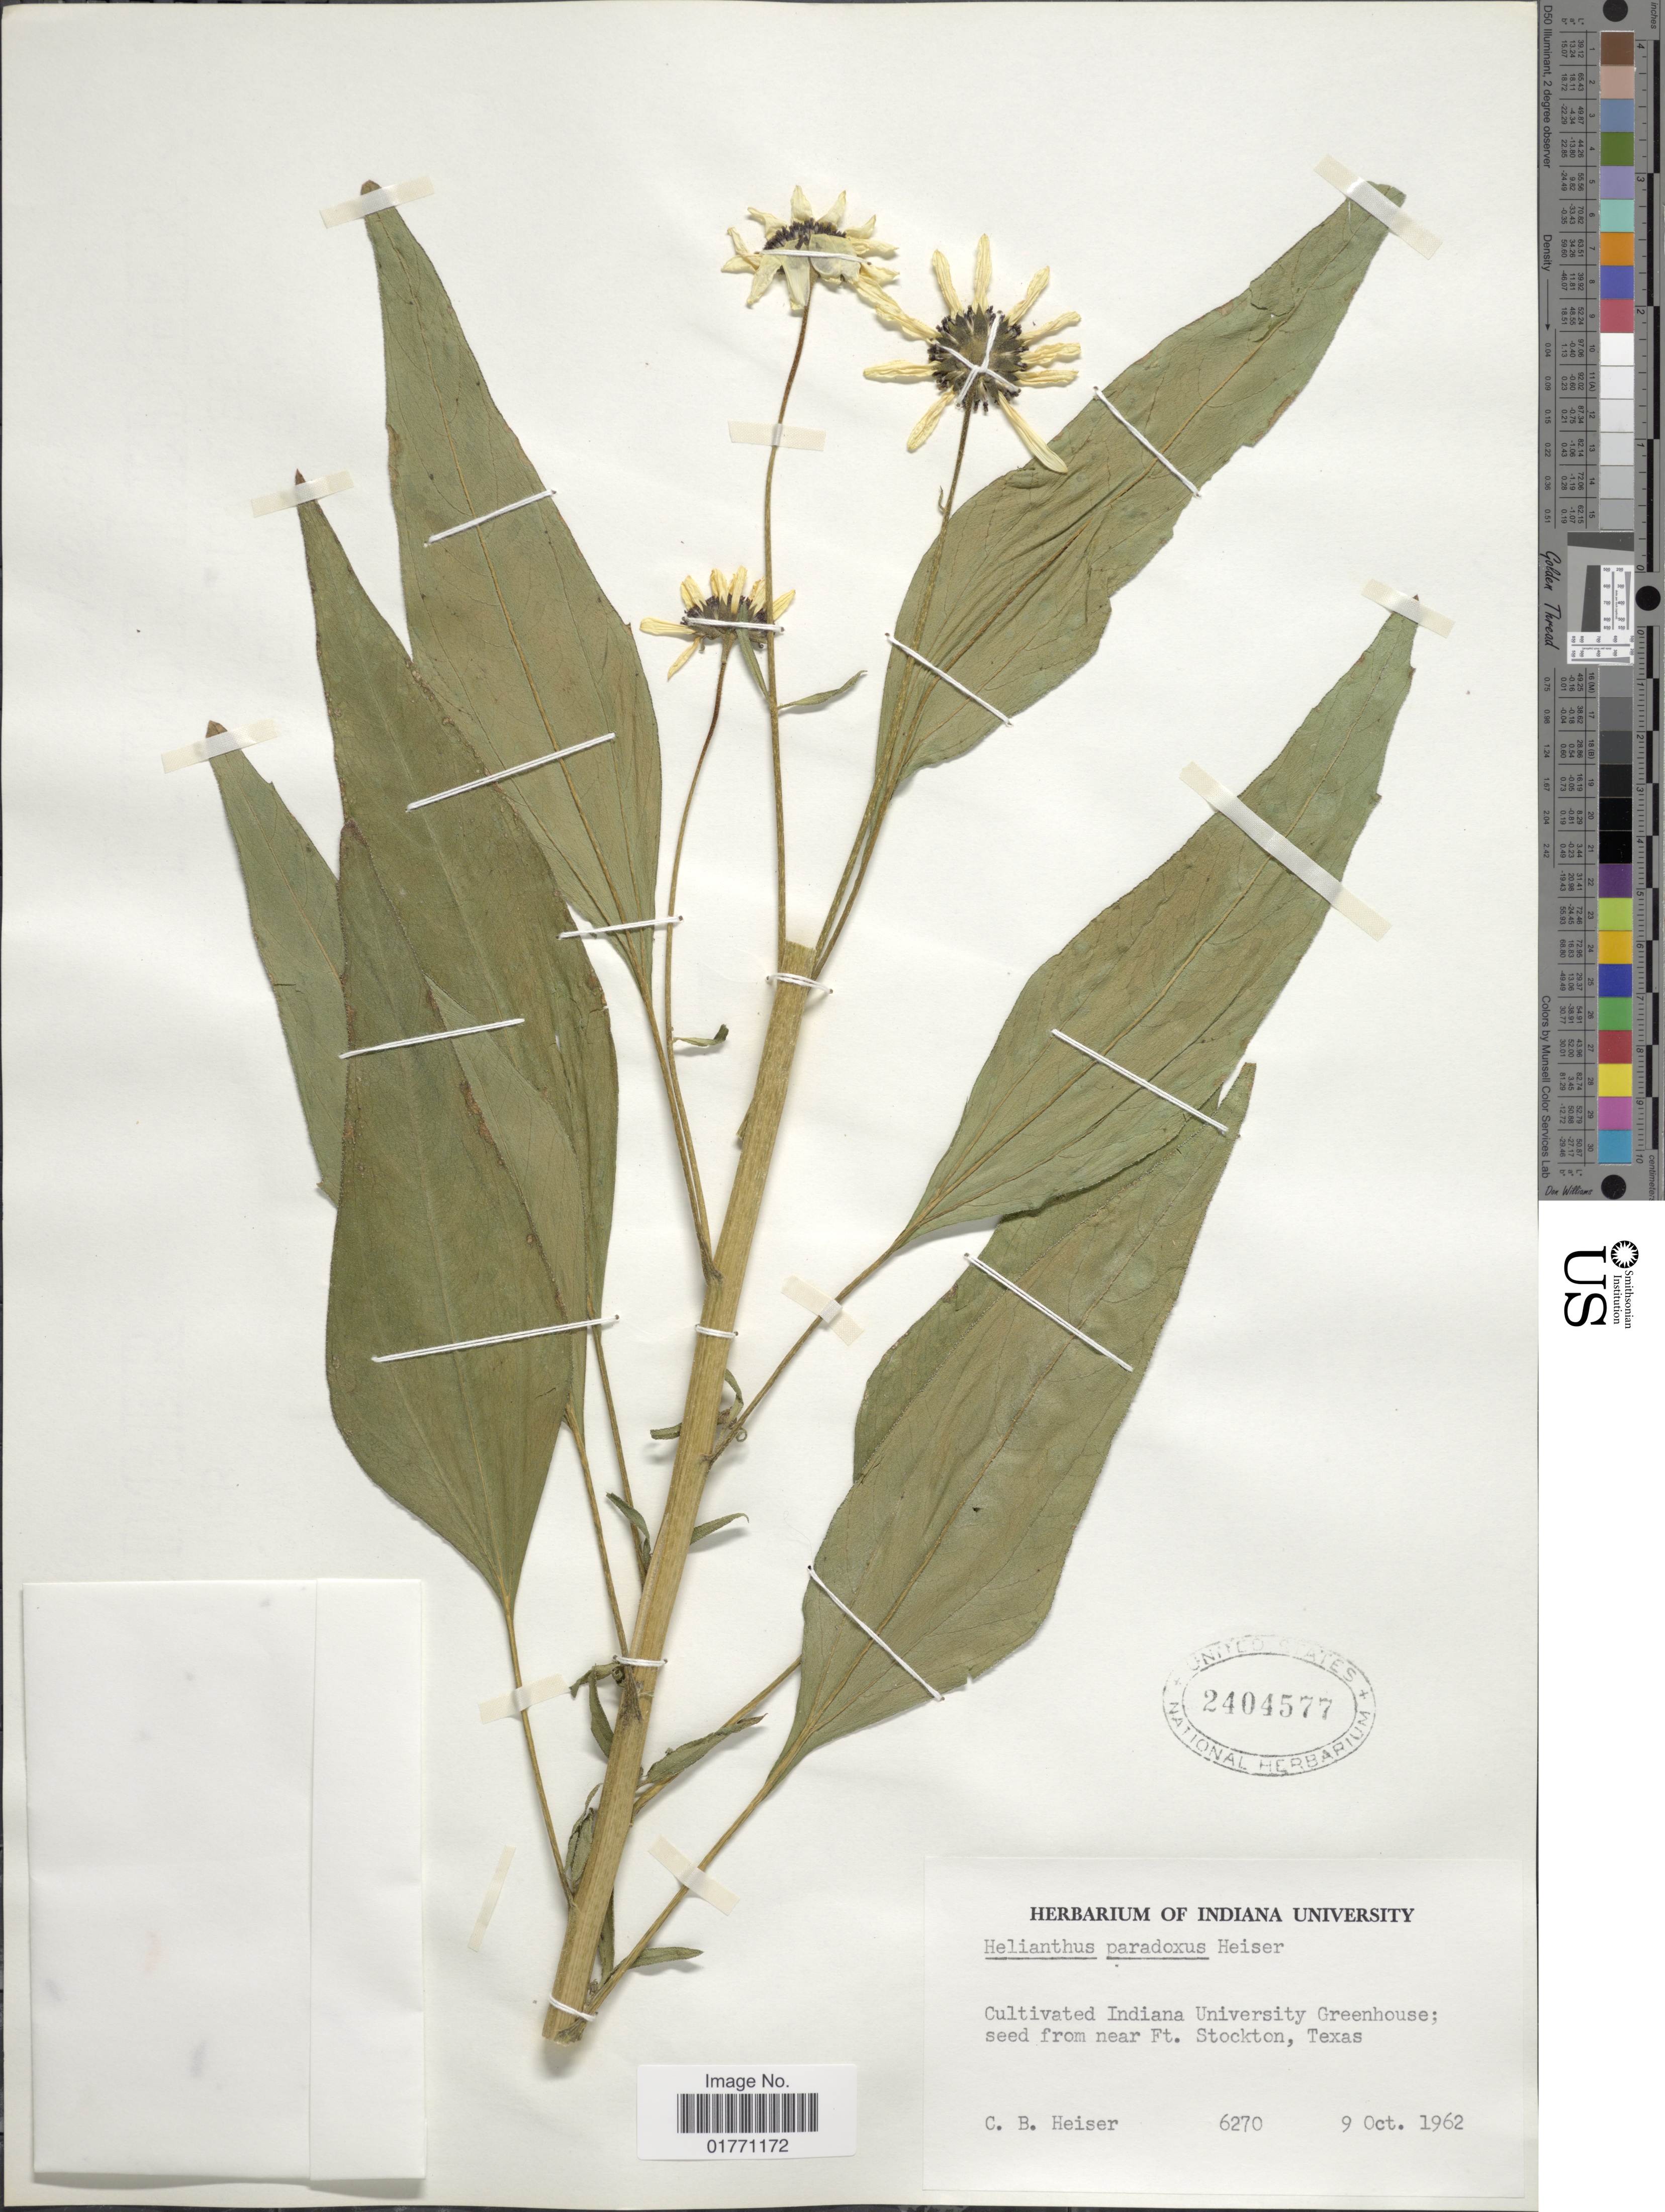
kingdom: Plantae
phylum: Tracheophyta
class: Magnoliopsida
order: Asterales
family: Asteraceae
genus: Helianthus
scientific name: Helianthus paradoxus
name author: Heiser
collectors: C. B. Heiser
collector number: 6270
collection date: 1962-10-09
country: United States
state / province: Texas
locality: Cultivated Indiana University Greenhouse; seed from near Ft. Stockton.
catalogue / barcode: US 2404577